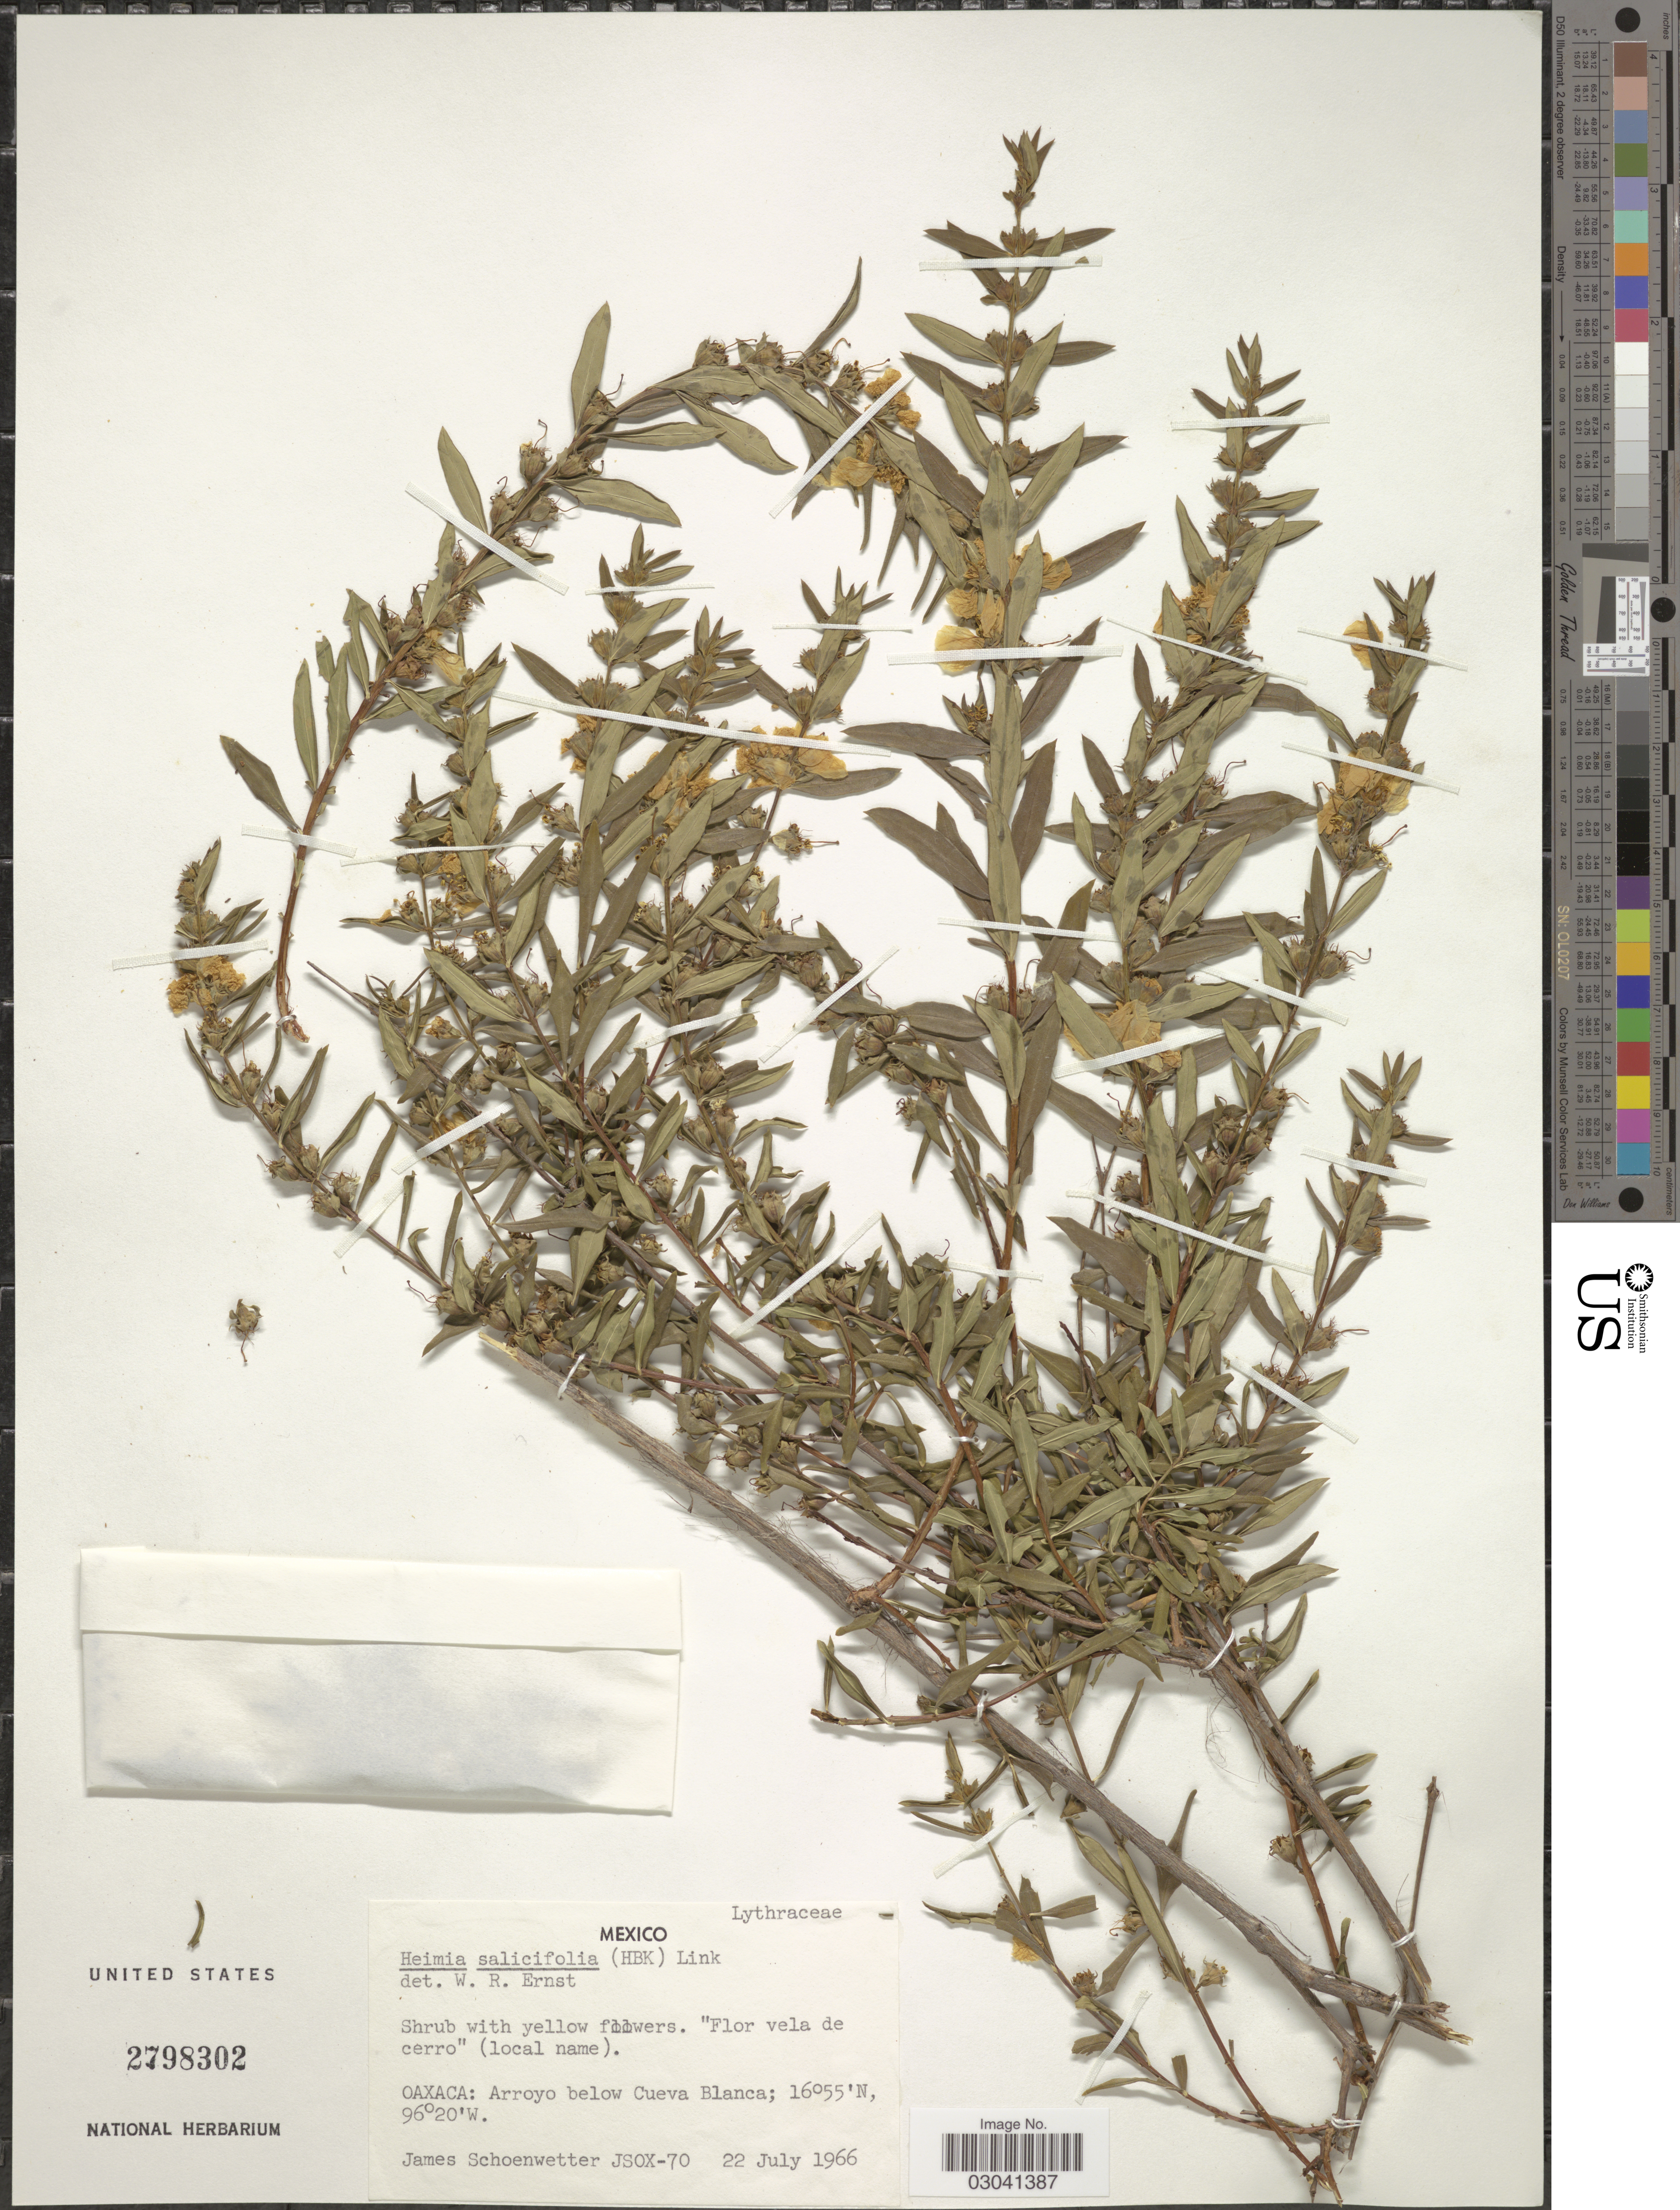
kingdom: Plantae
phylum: Tracheophyta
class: Magnoliopsida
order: Myrtales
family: Lythraceae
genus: Heimia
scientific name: Heimia salicifolia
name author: Link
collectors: J. Schoenwetter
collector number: JSOX-70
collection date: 1966-07-22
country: Mexico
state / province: Oaxaca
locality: Arroyo below Cueva Blanca.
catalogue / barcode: US 2798302